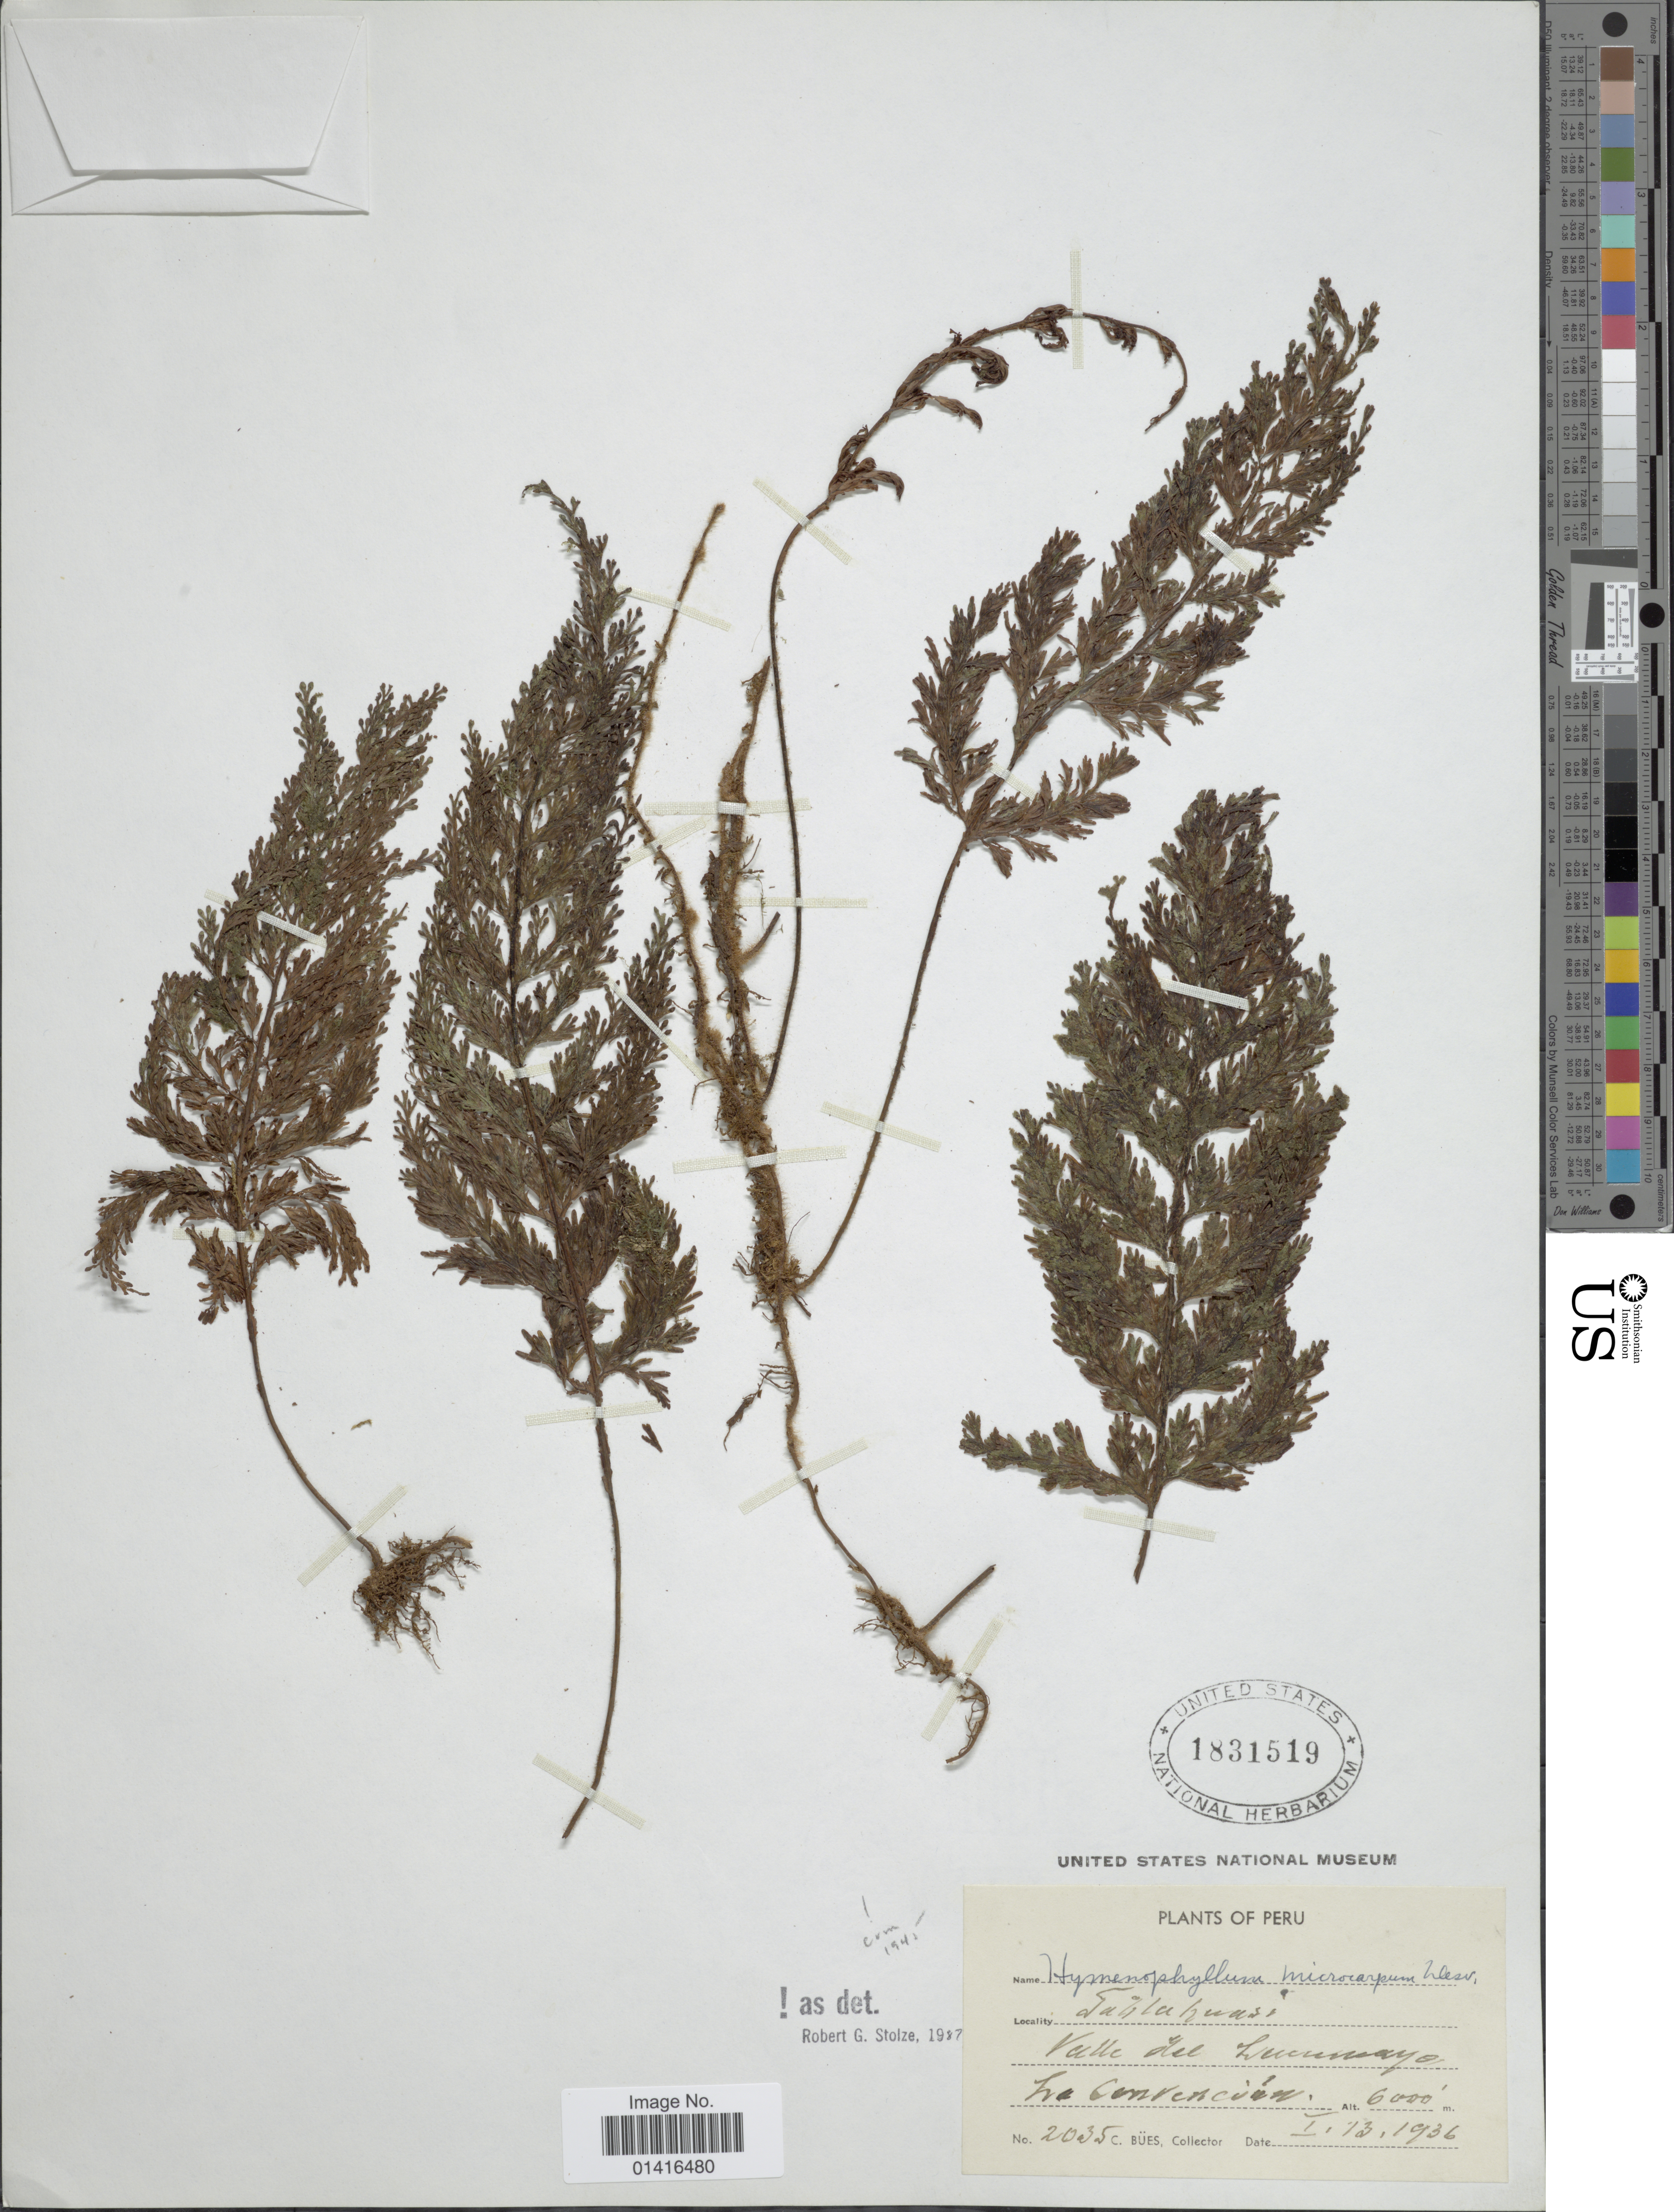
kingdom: Plantae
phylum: Tracheophyta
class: Polypodiopsida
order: Hymenophyllales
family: Hymenophyllaceae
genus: Hymenophyllum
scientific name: Hymenophyllum microcarpum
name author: (Desv.) Lellinger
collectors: C. Bues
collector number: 2035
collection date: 1936-01-13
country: Peru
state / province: Cusco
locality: Tablahuasi. Valle del Lucumayo. La Convención.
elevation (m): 1829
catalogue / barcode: US 1831519